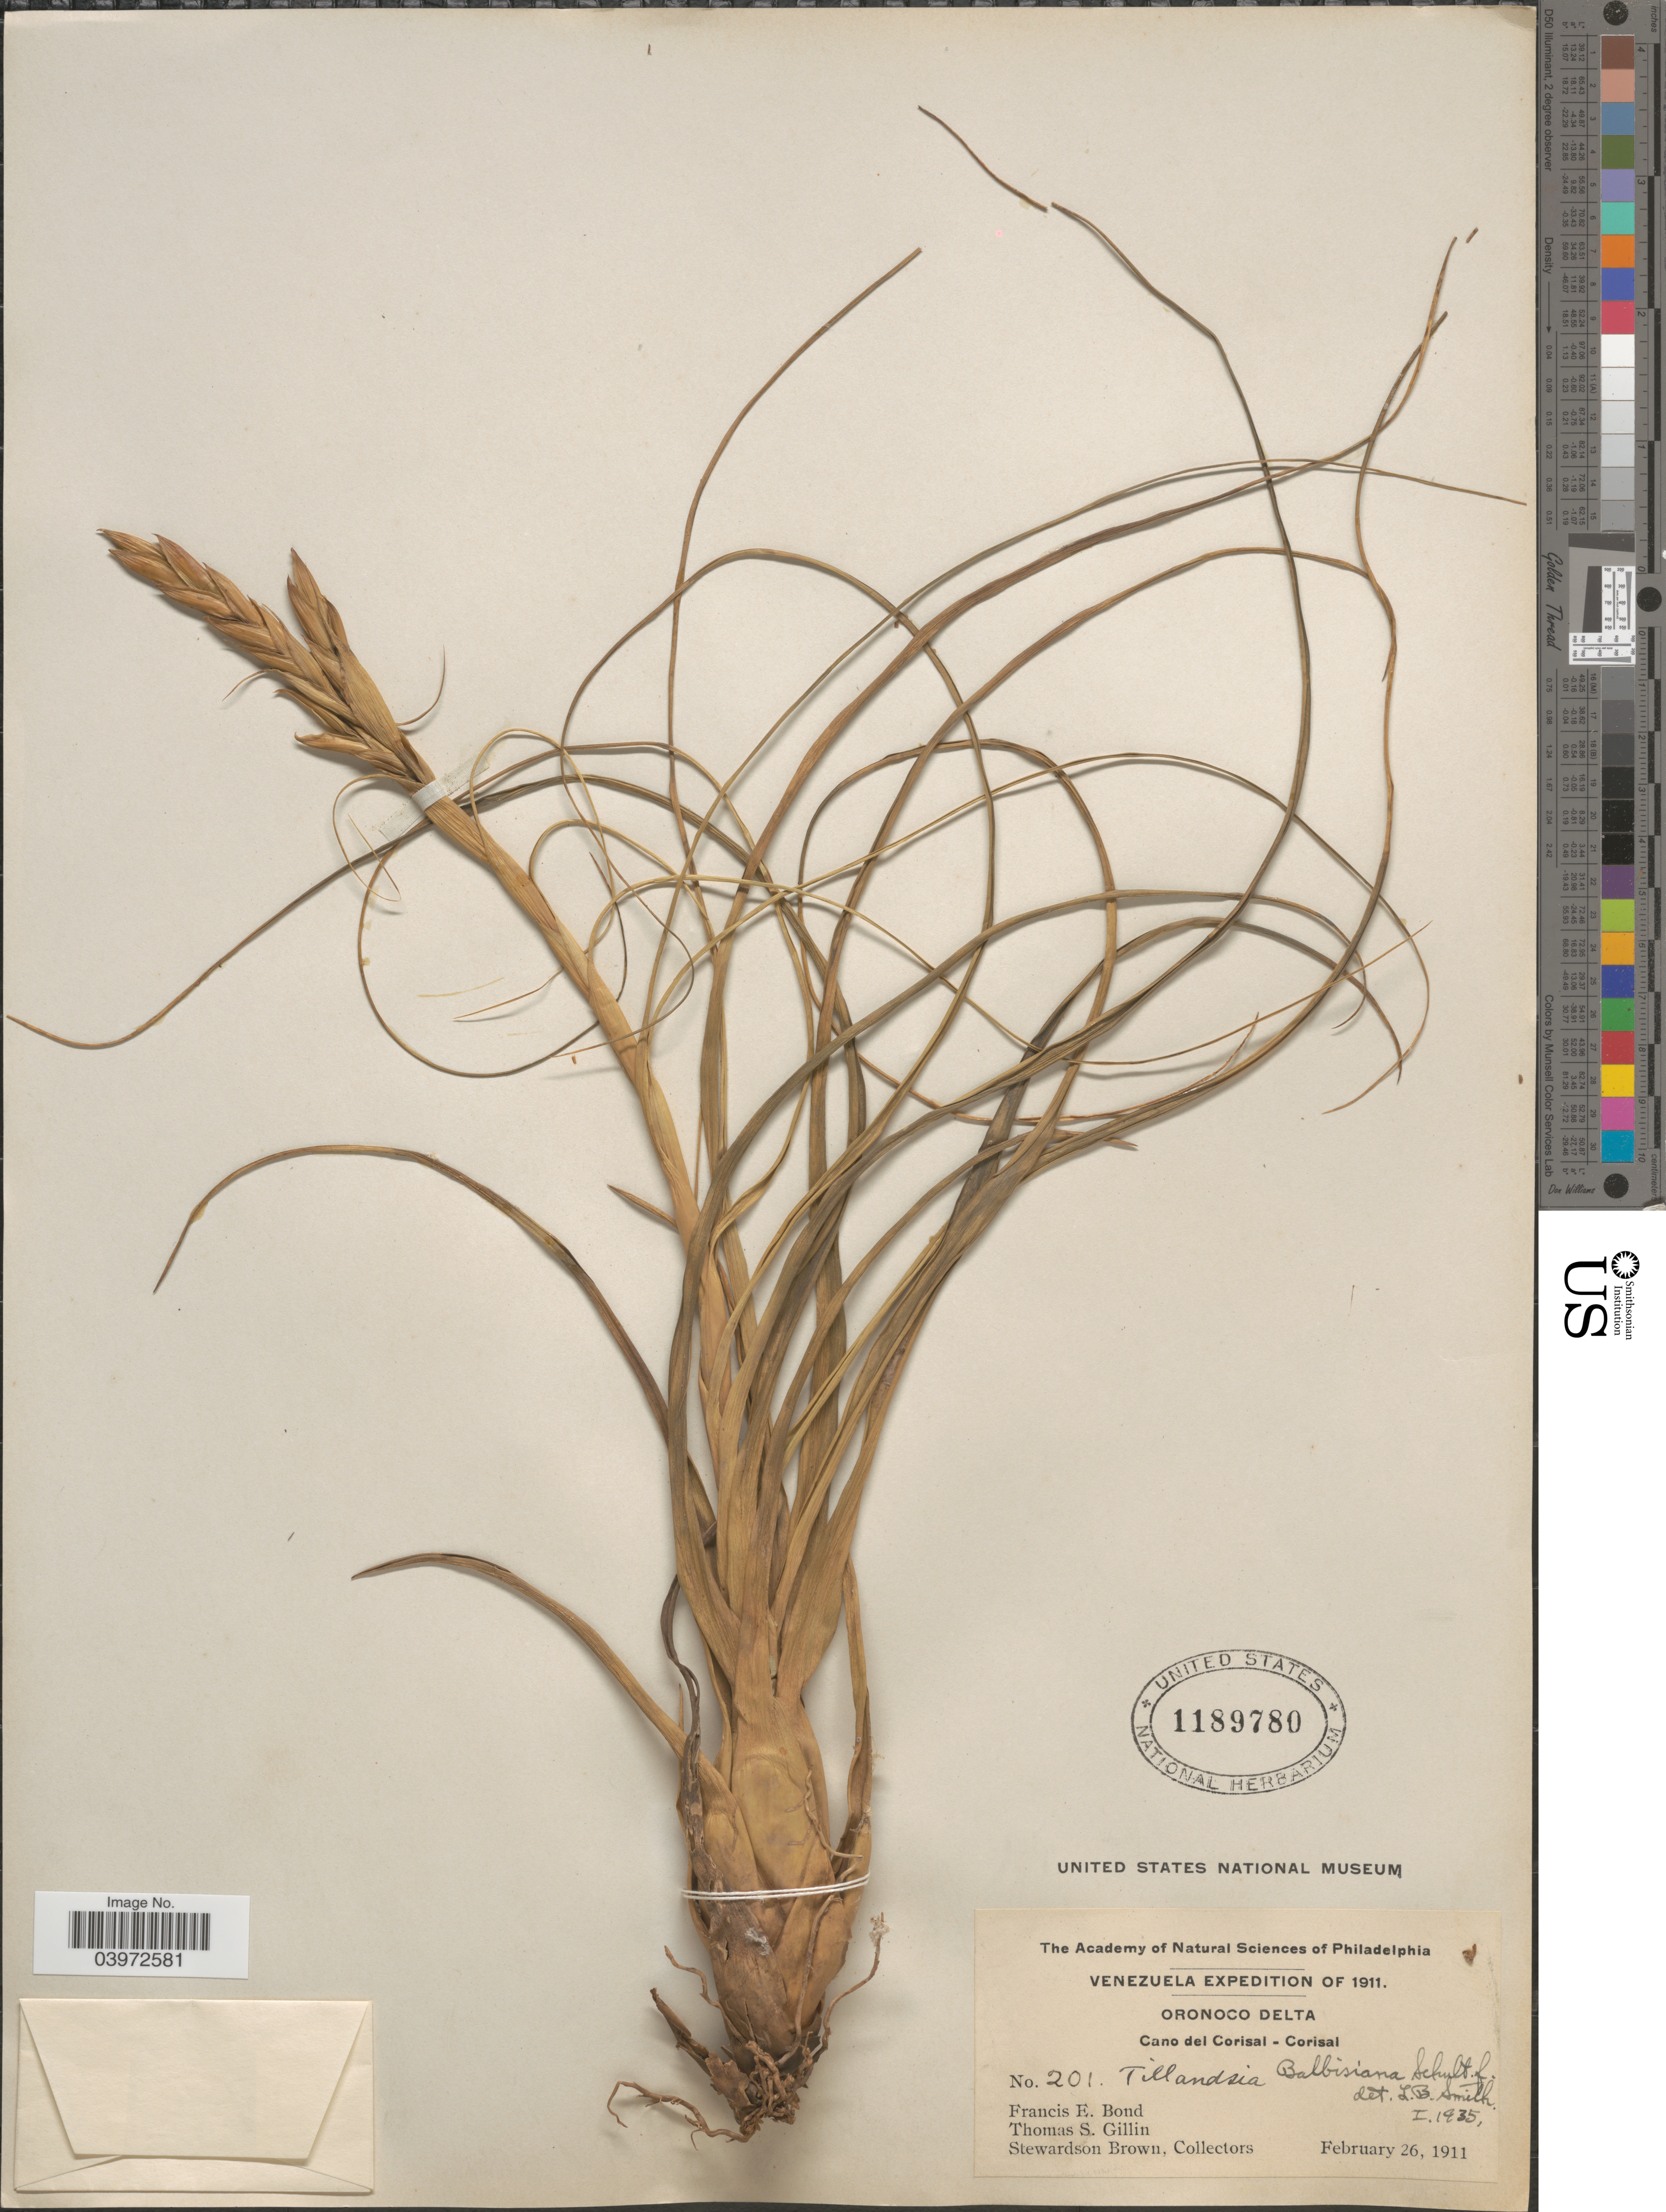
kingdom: Plantae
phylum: Tracheophyta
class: Liliopsida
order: Poales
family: Bromeliaceae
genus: Tillandsia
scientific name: Tillandsia balbisiana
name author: Schult. f.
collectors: F. Bond, T. Gillin & S. Brown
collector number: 201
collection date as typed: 26-28 February 1911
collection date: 1911-02-26/1911-02-28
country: Venezuela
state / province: Monagas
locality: Corozal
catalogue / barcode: US 1189780